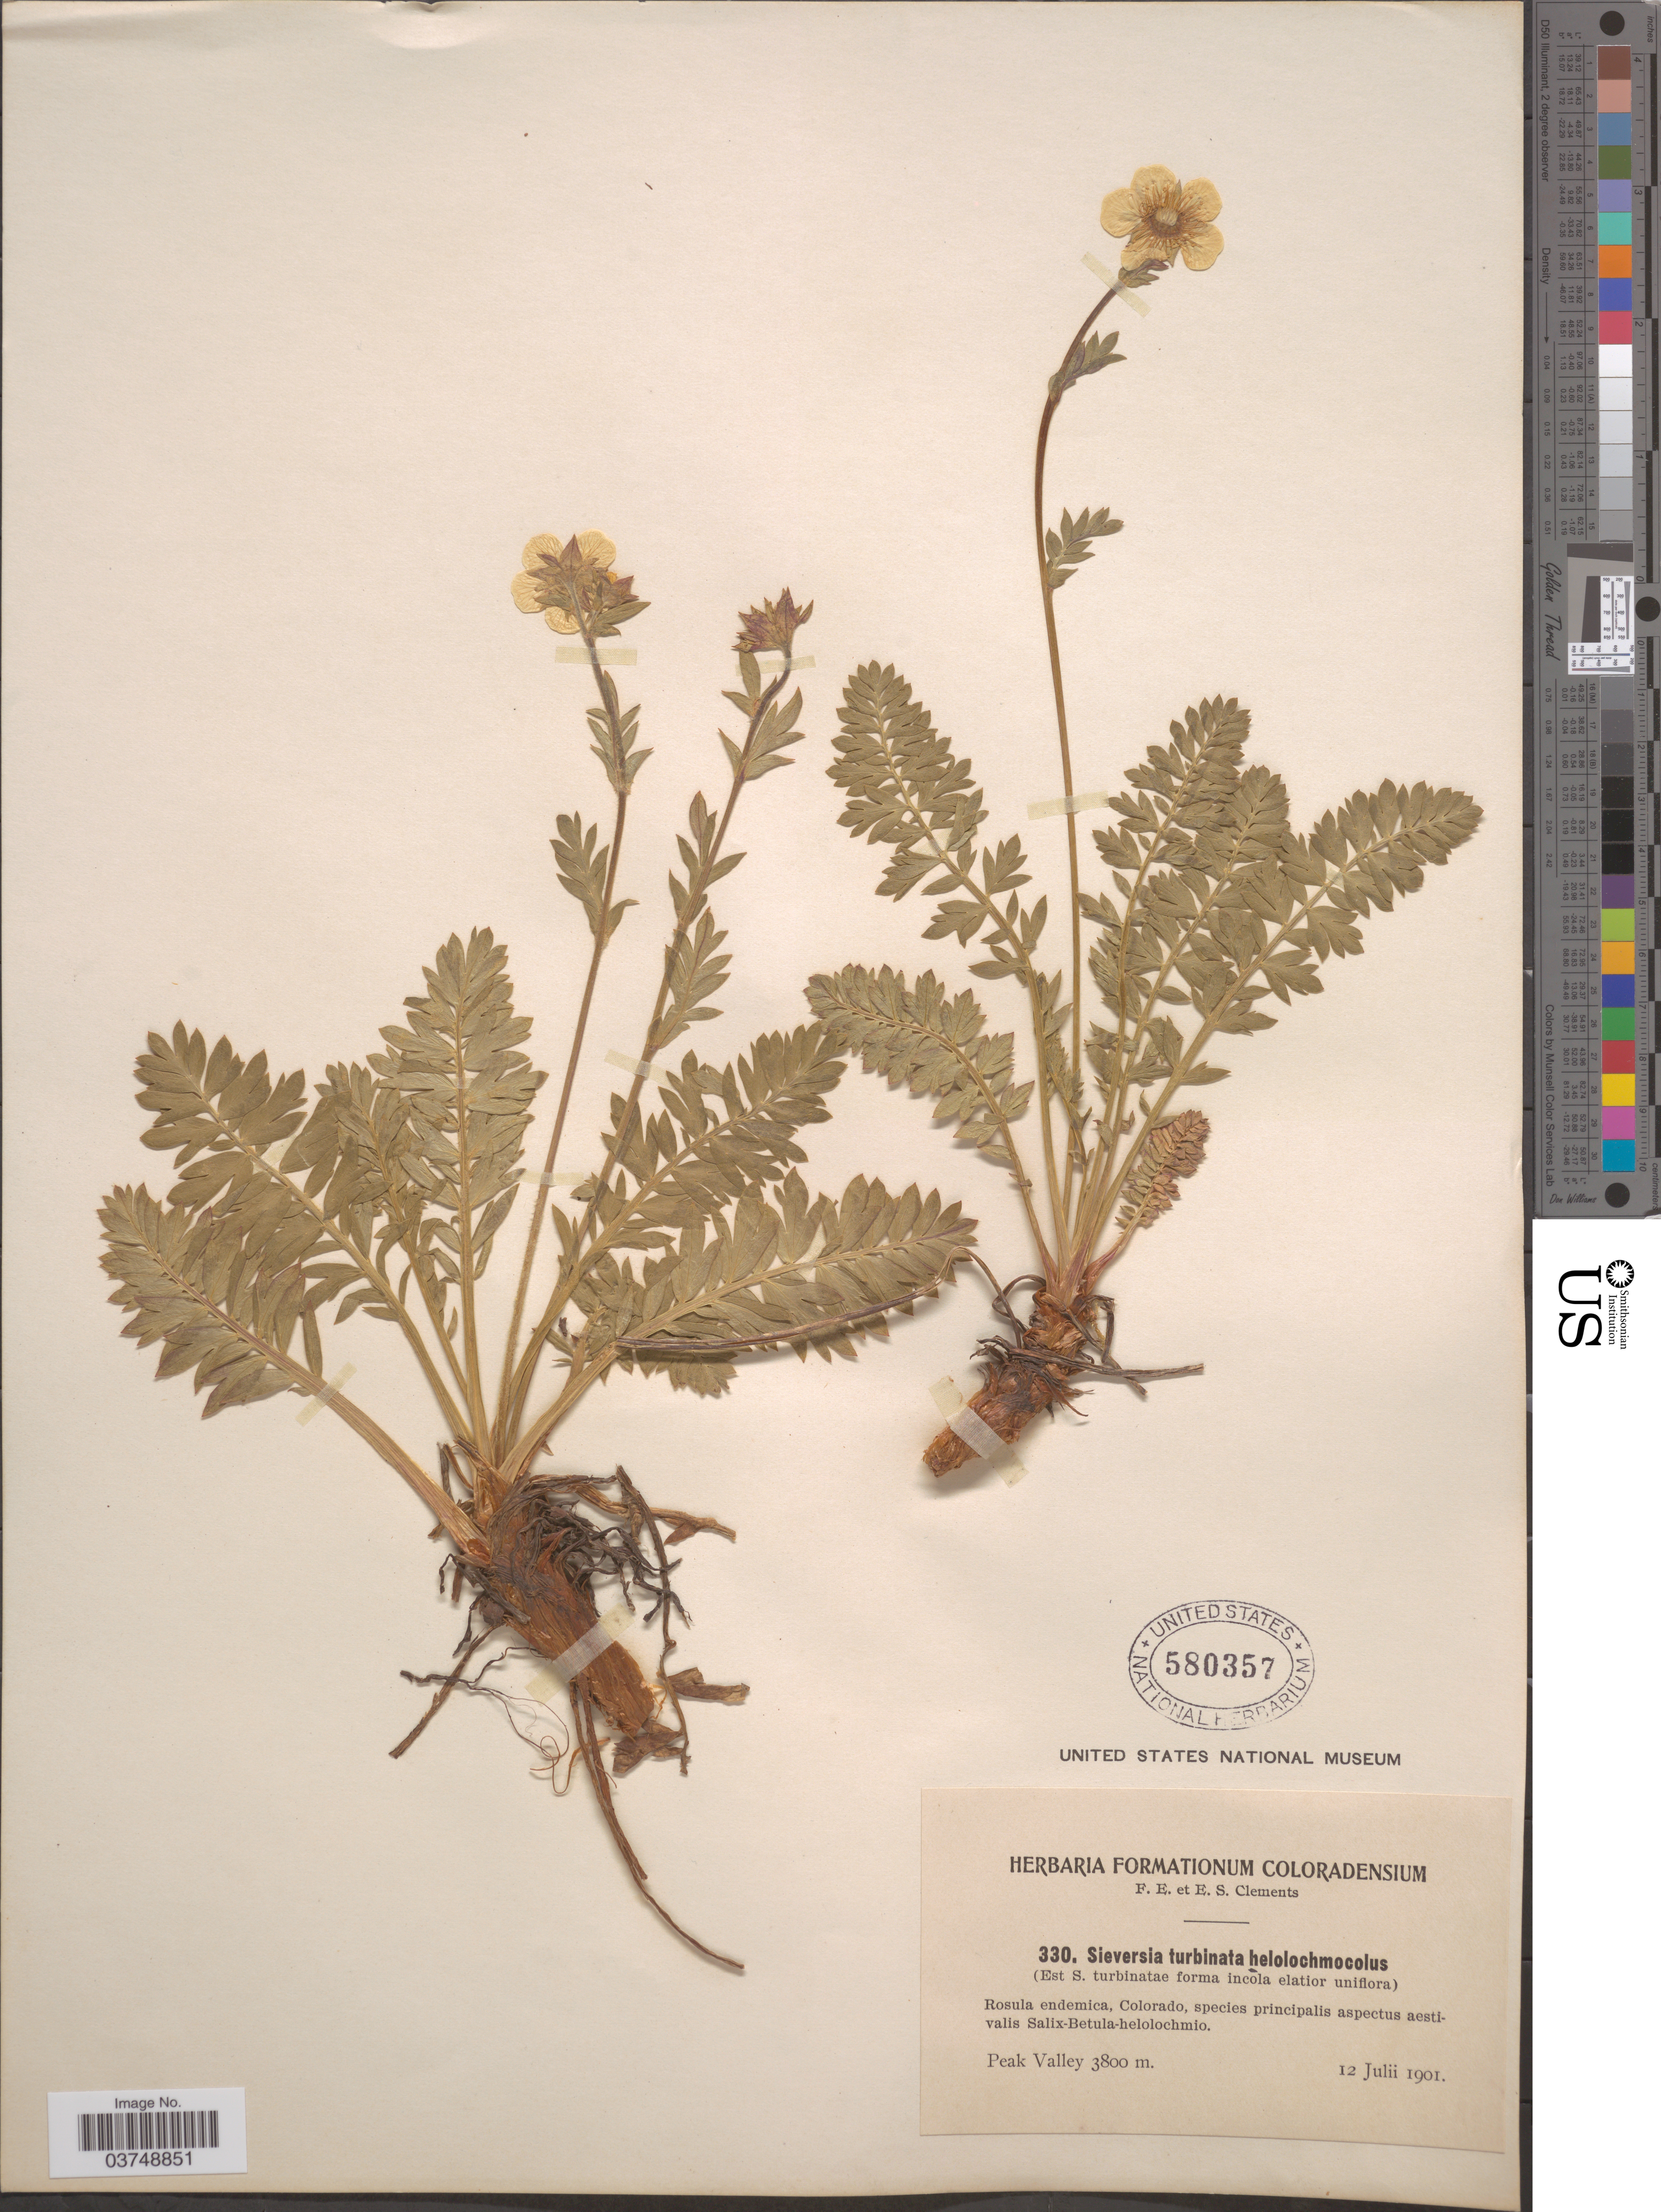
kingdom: Plantae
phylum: Tracheophyta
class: Magnoliopsida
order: Rosales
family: Rosaceae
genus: Geum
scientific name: Geum rossii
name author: (R. Br.) Ser.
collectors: F. E. Clements & E. S. Clements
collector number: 330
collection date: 1901-07-12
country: United States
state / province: Colorado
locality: Peak Valley.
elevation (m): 3800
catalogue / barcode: US 580357